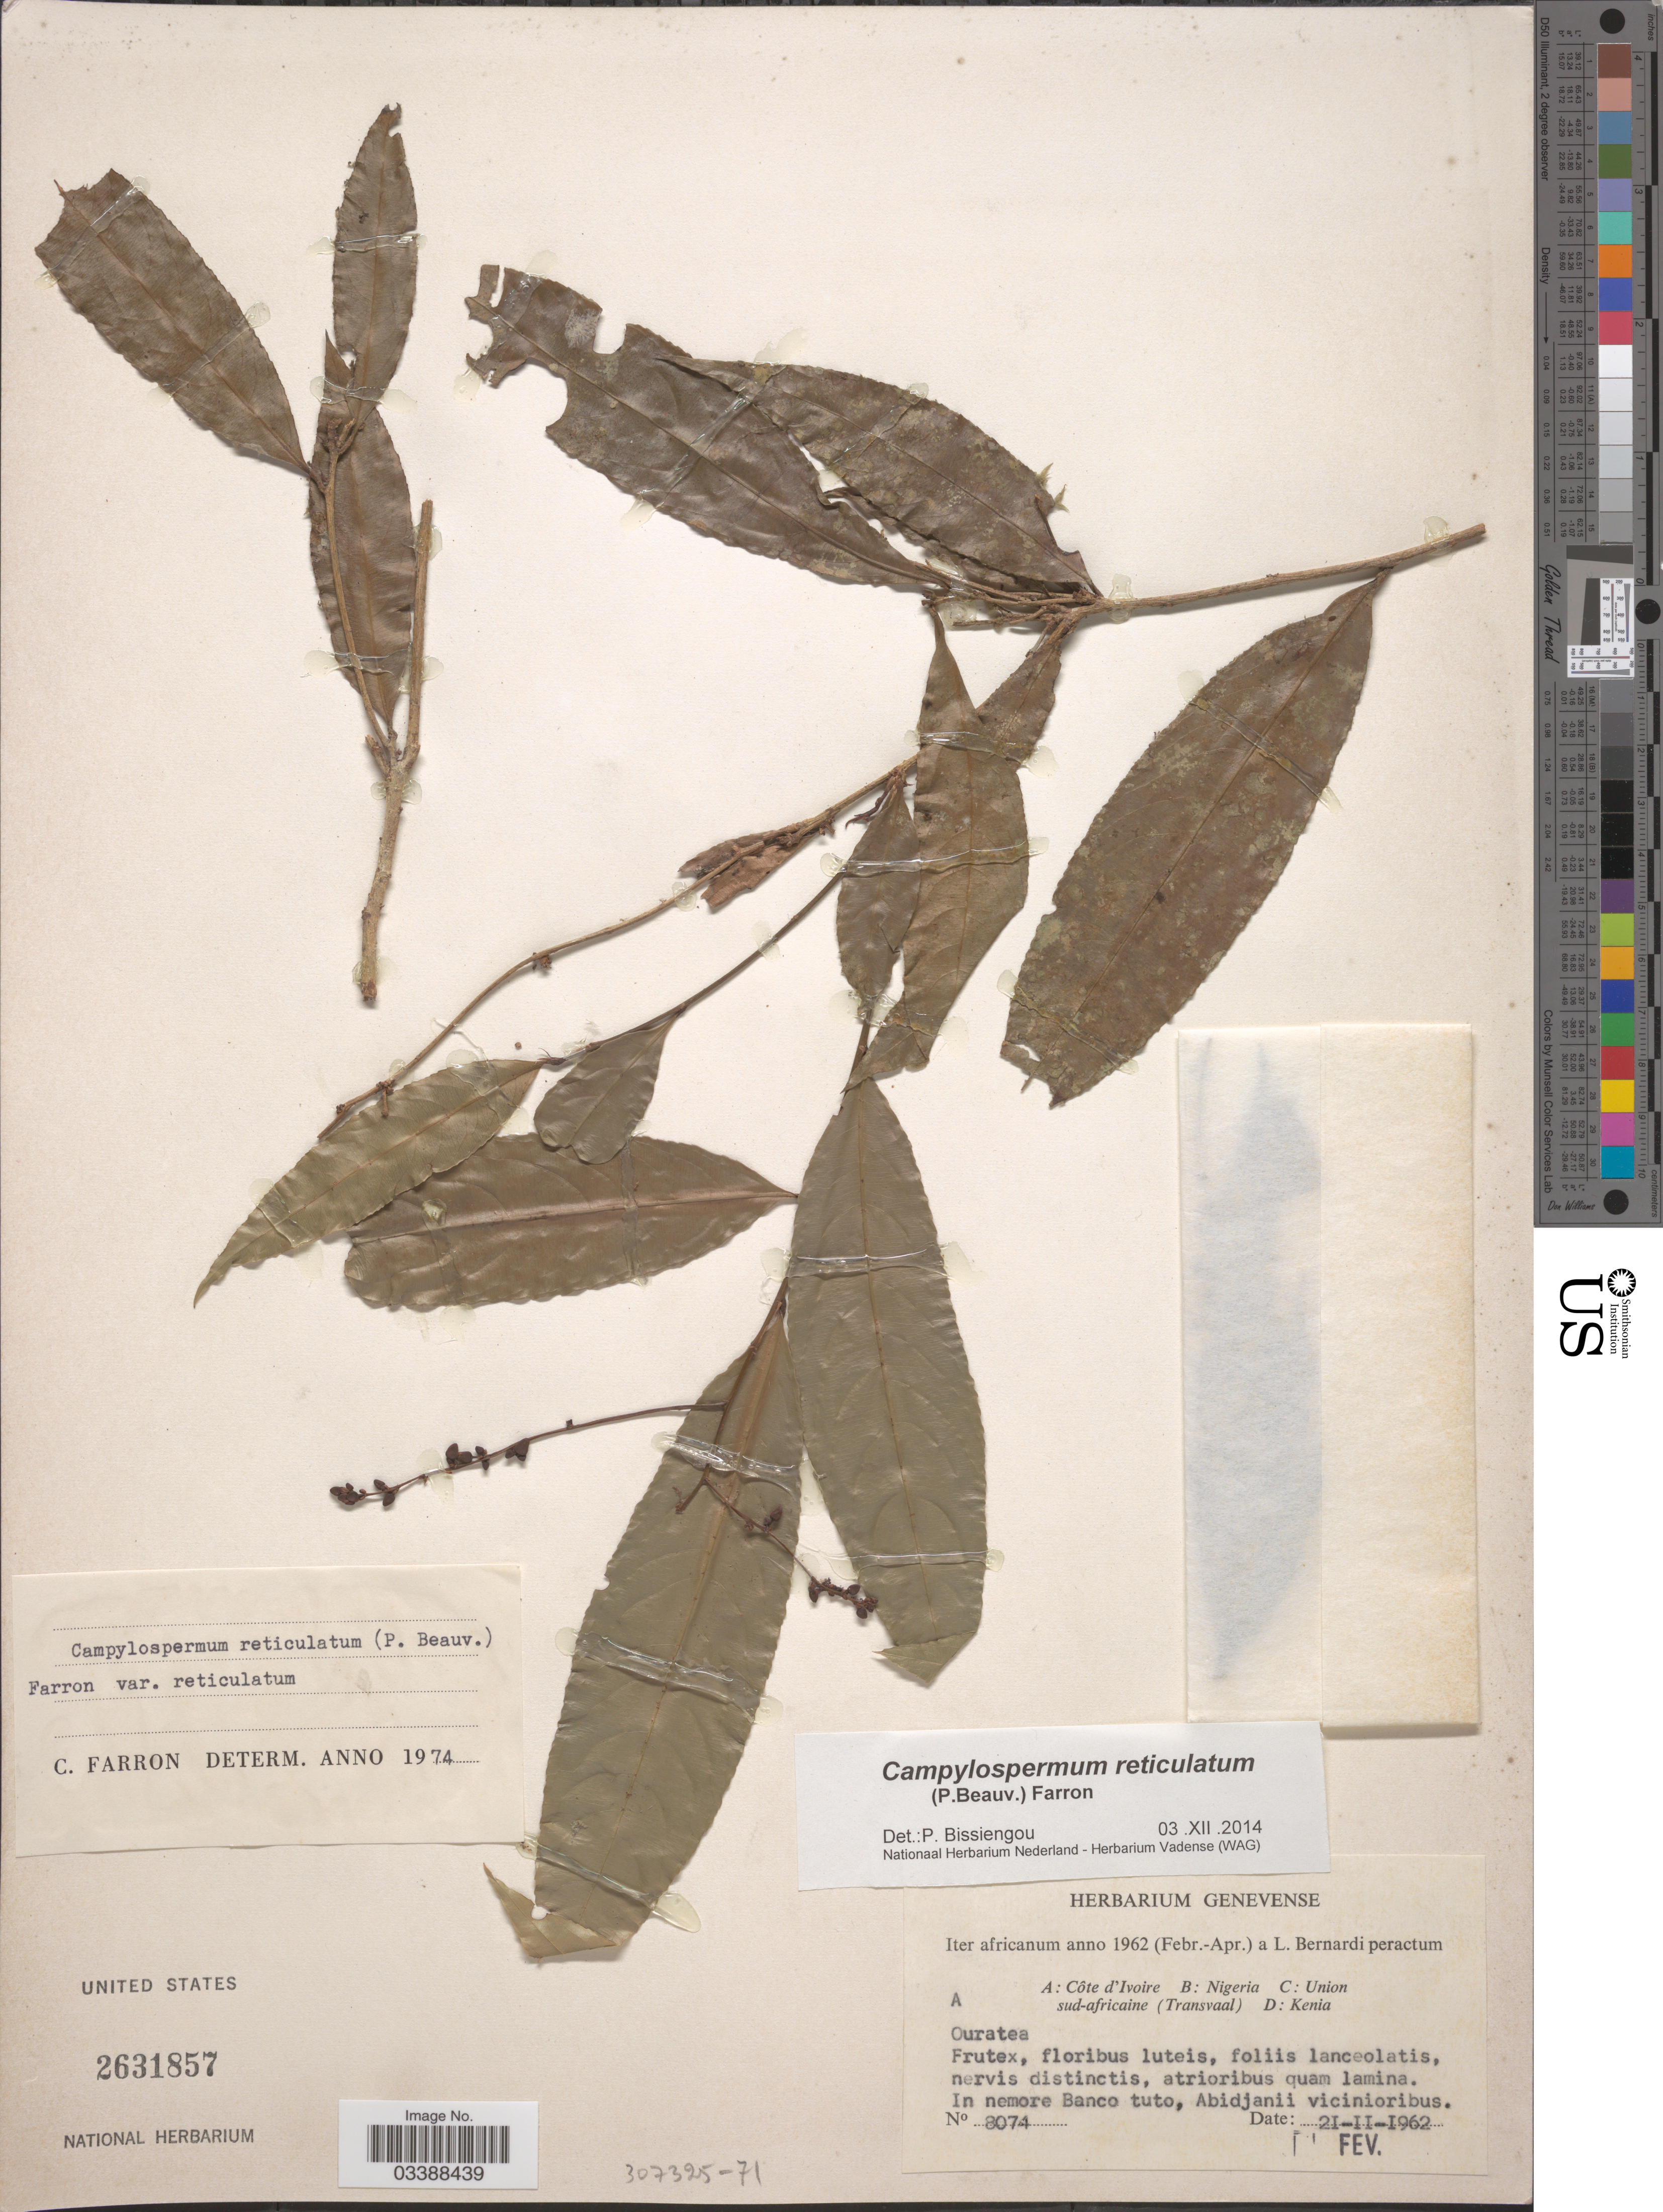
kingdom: Plantae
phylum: Tracheophyta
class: Magnoliopsida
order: Malpighiales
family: Ochnaceae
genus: Campylospermum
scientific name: Campylospermum reticulatum var. reticulatum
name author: (P. Beauv.) Farron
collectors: L. Bernardi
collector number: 8074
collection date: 1962-02-21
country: Ivory Coast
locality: Côte d'Ivoire. In nemore Banco tuto, Abidjanii vicinioribus.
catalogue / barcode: US 2631857